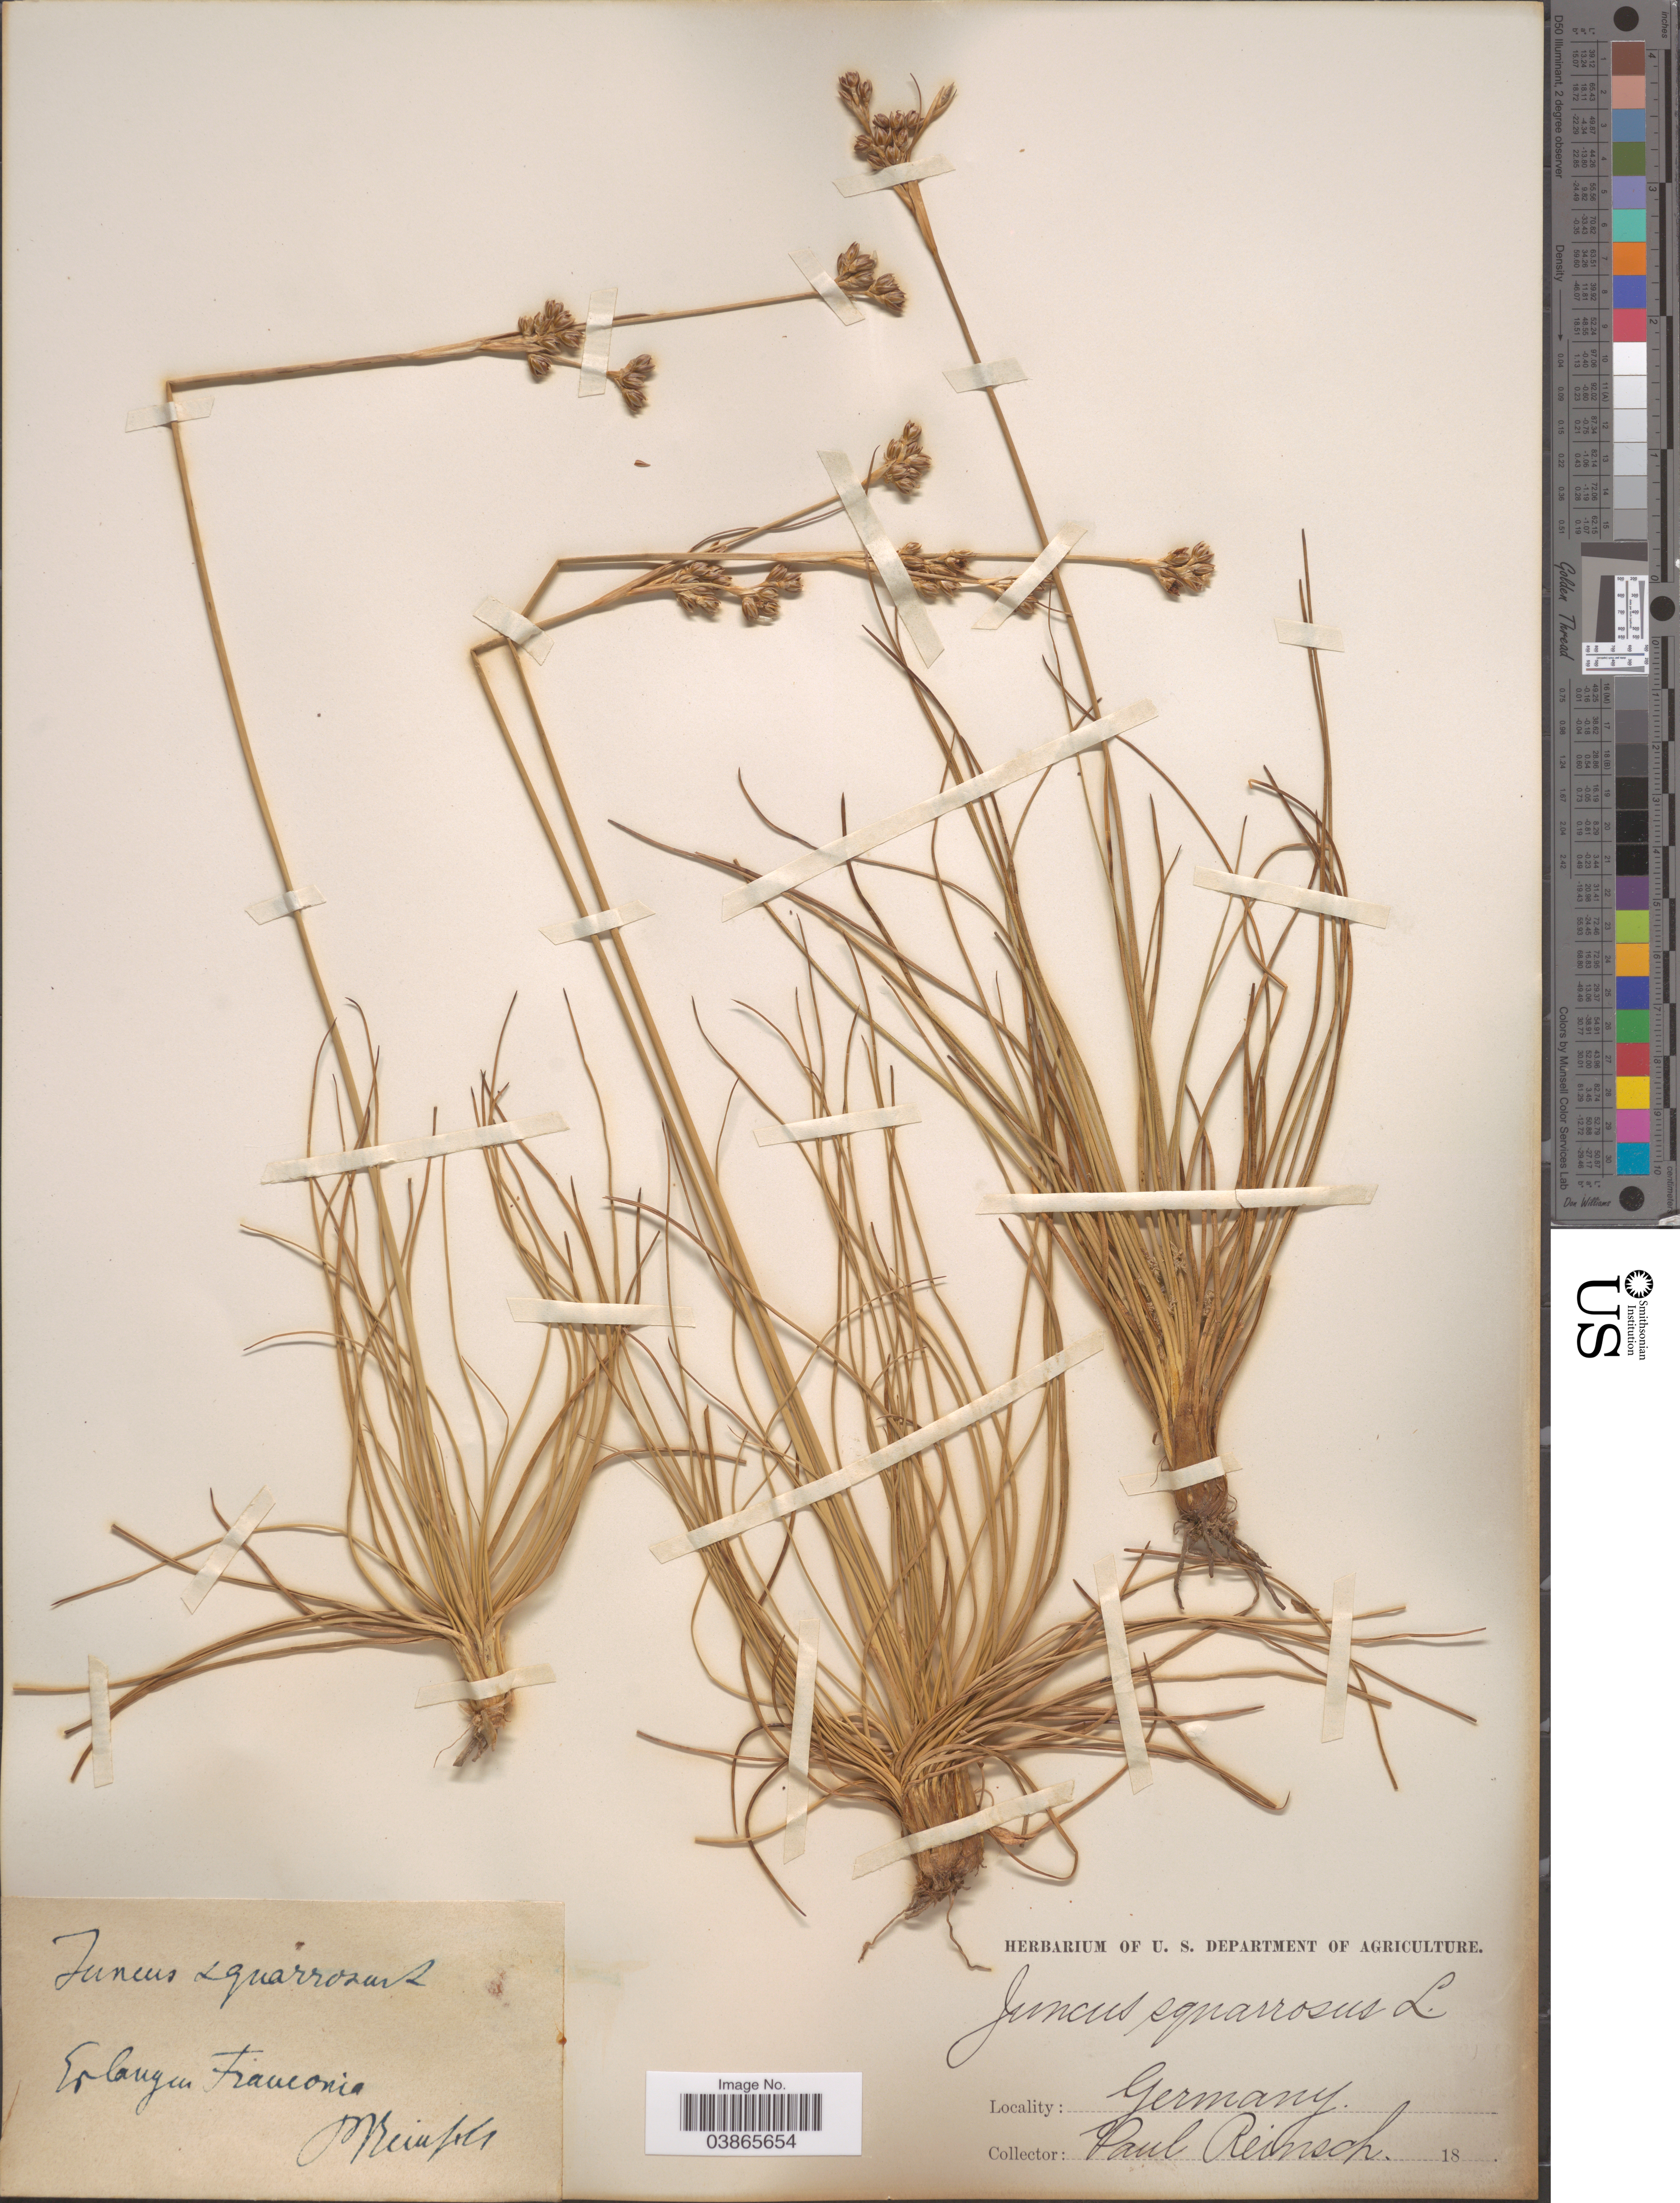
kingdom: Plantae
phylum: Tracheophyta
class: Liliopsida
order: Poales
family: Juncaceae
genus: Juncus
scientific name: Juncus squarrosus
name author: L.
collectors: P. F. Reinsch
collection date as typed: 18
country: Germany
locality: Erlangen Franconia.